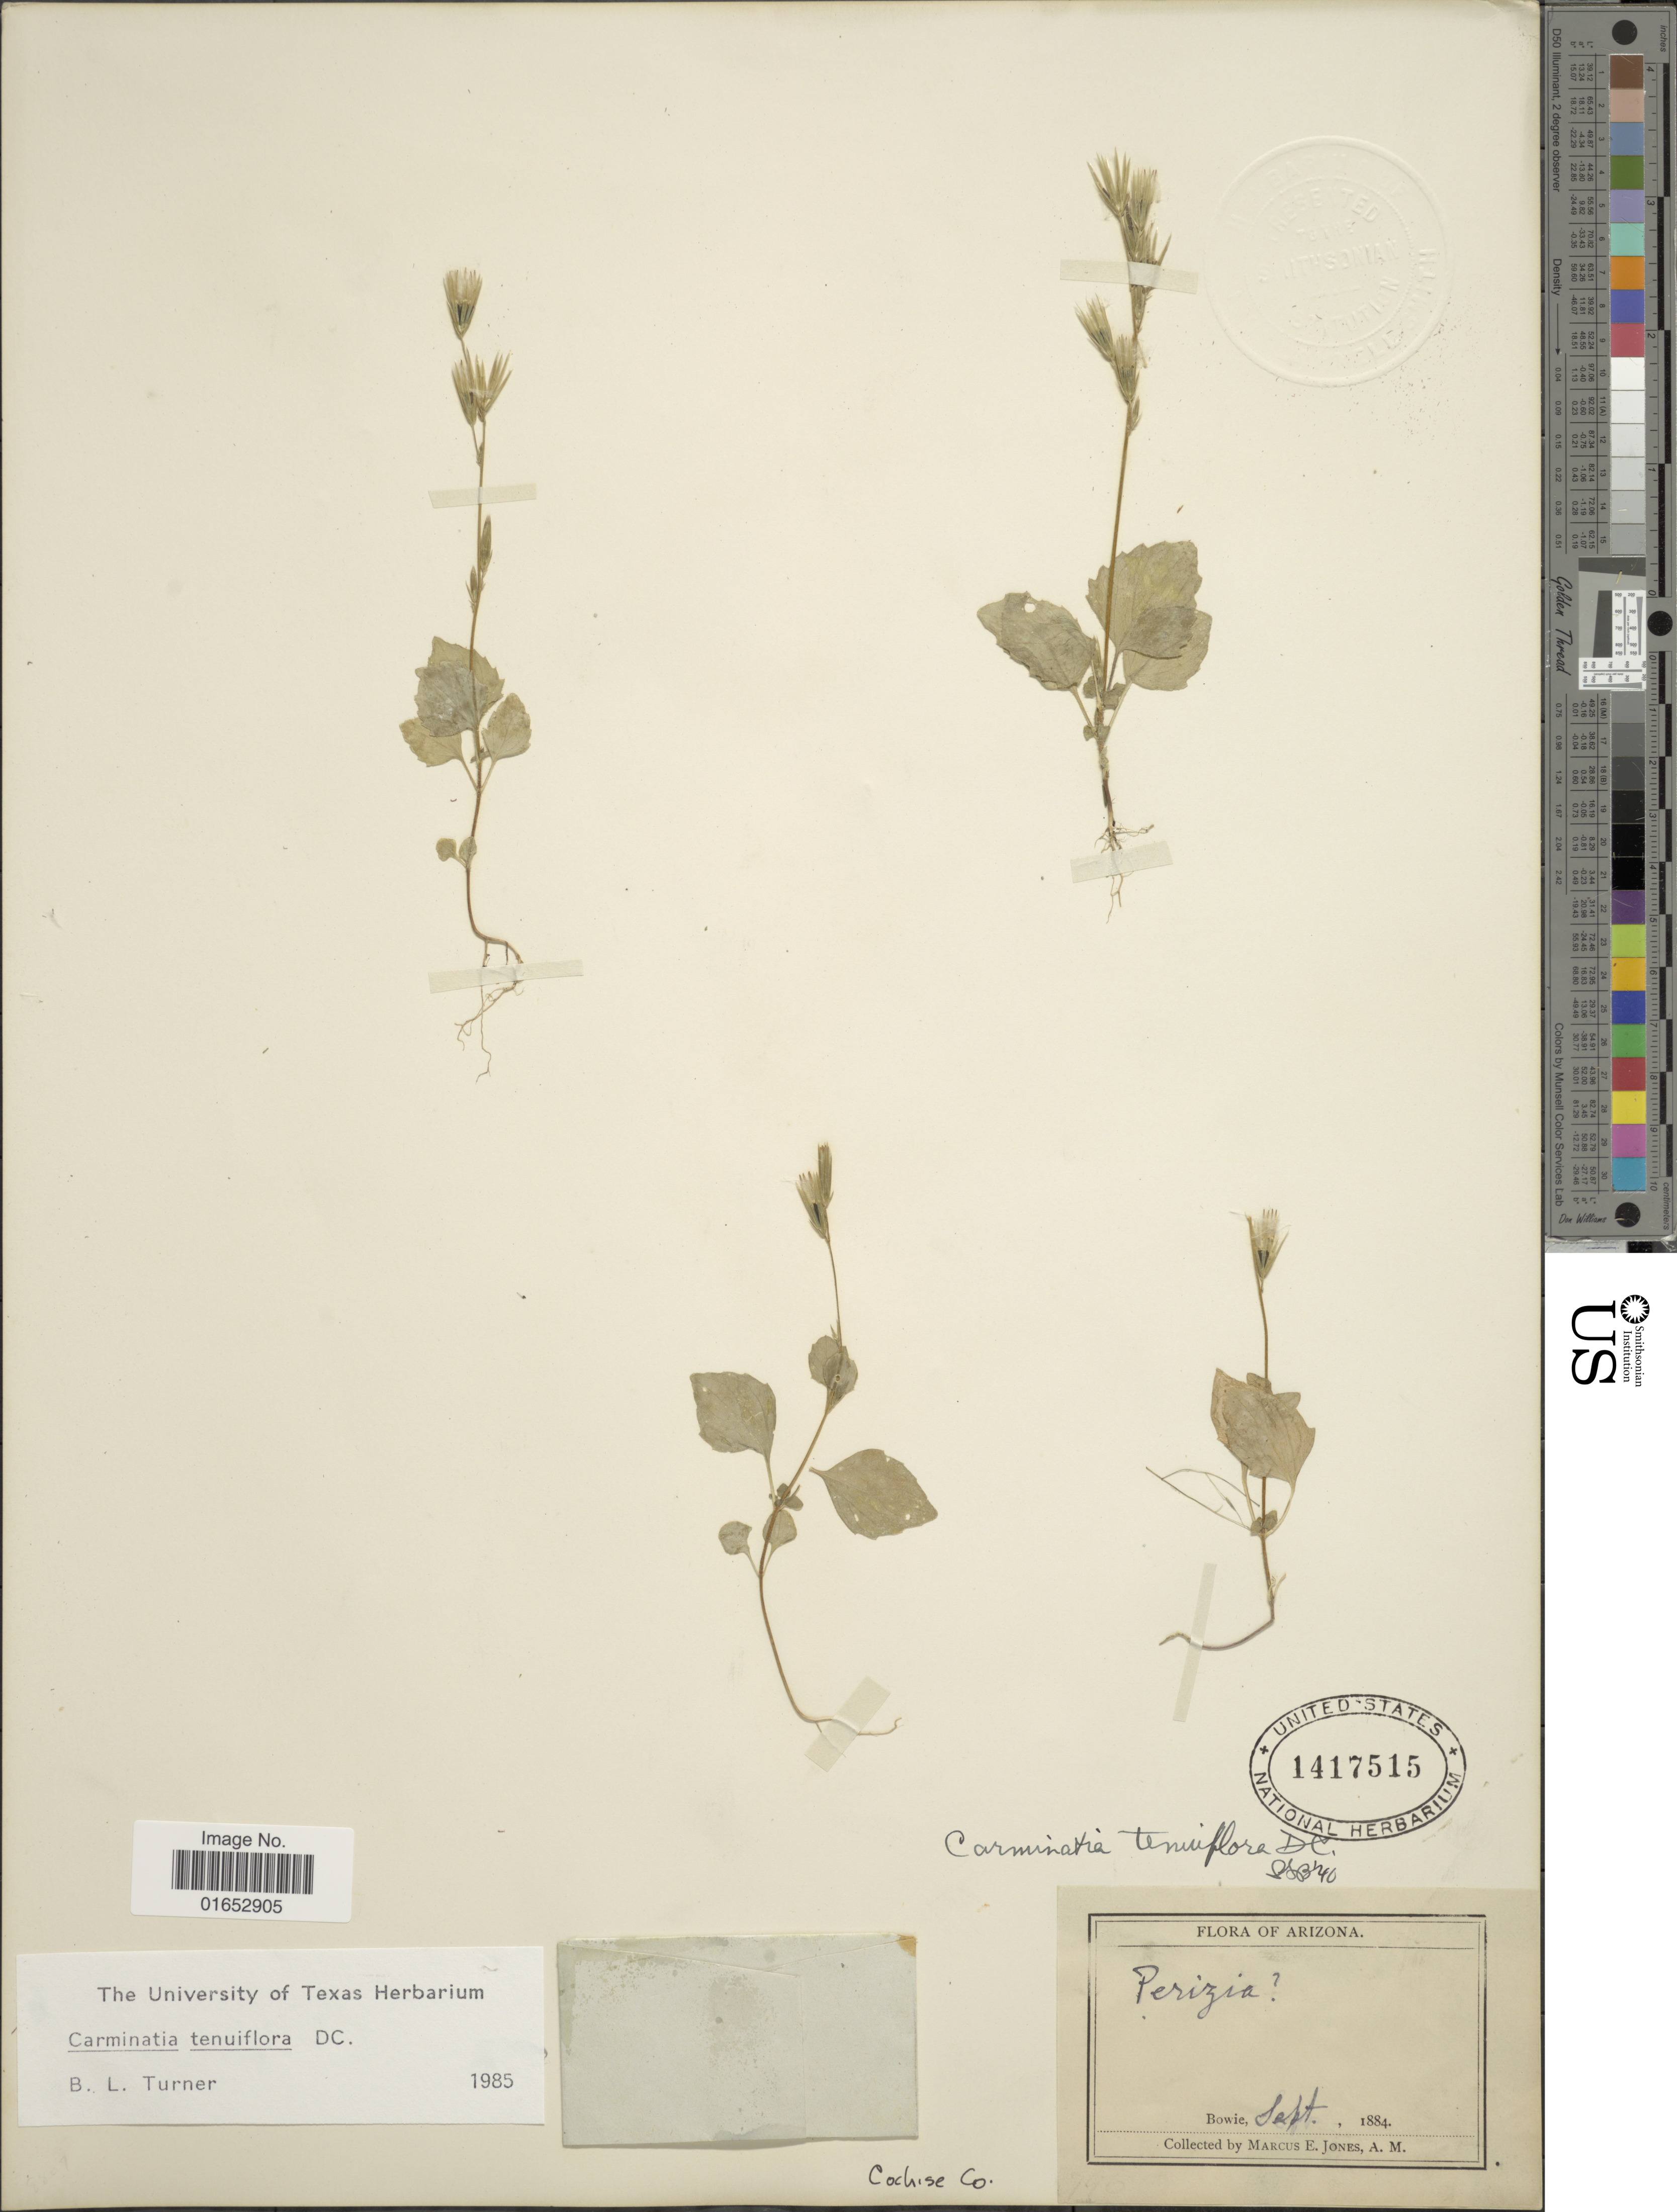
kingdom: Plantae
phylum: Tracheophyta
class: Magnoliopsida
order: Asterales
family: Asteraceae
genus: Carminatia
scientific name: Carminatia tenuiflora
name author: DC.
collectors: M. E. Jones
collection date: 1884-09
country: United States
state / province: Arizona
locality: Bowie, Cochise Co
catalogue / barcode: US 1417515